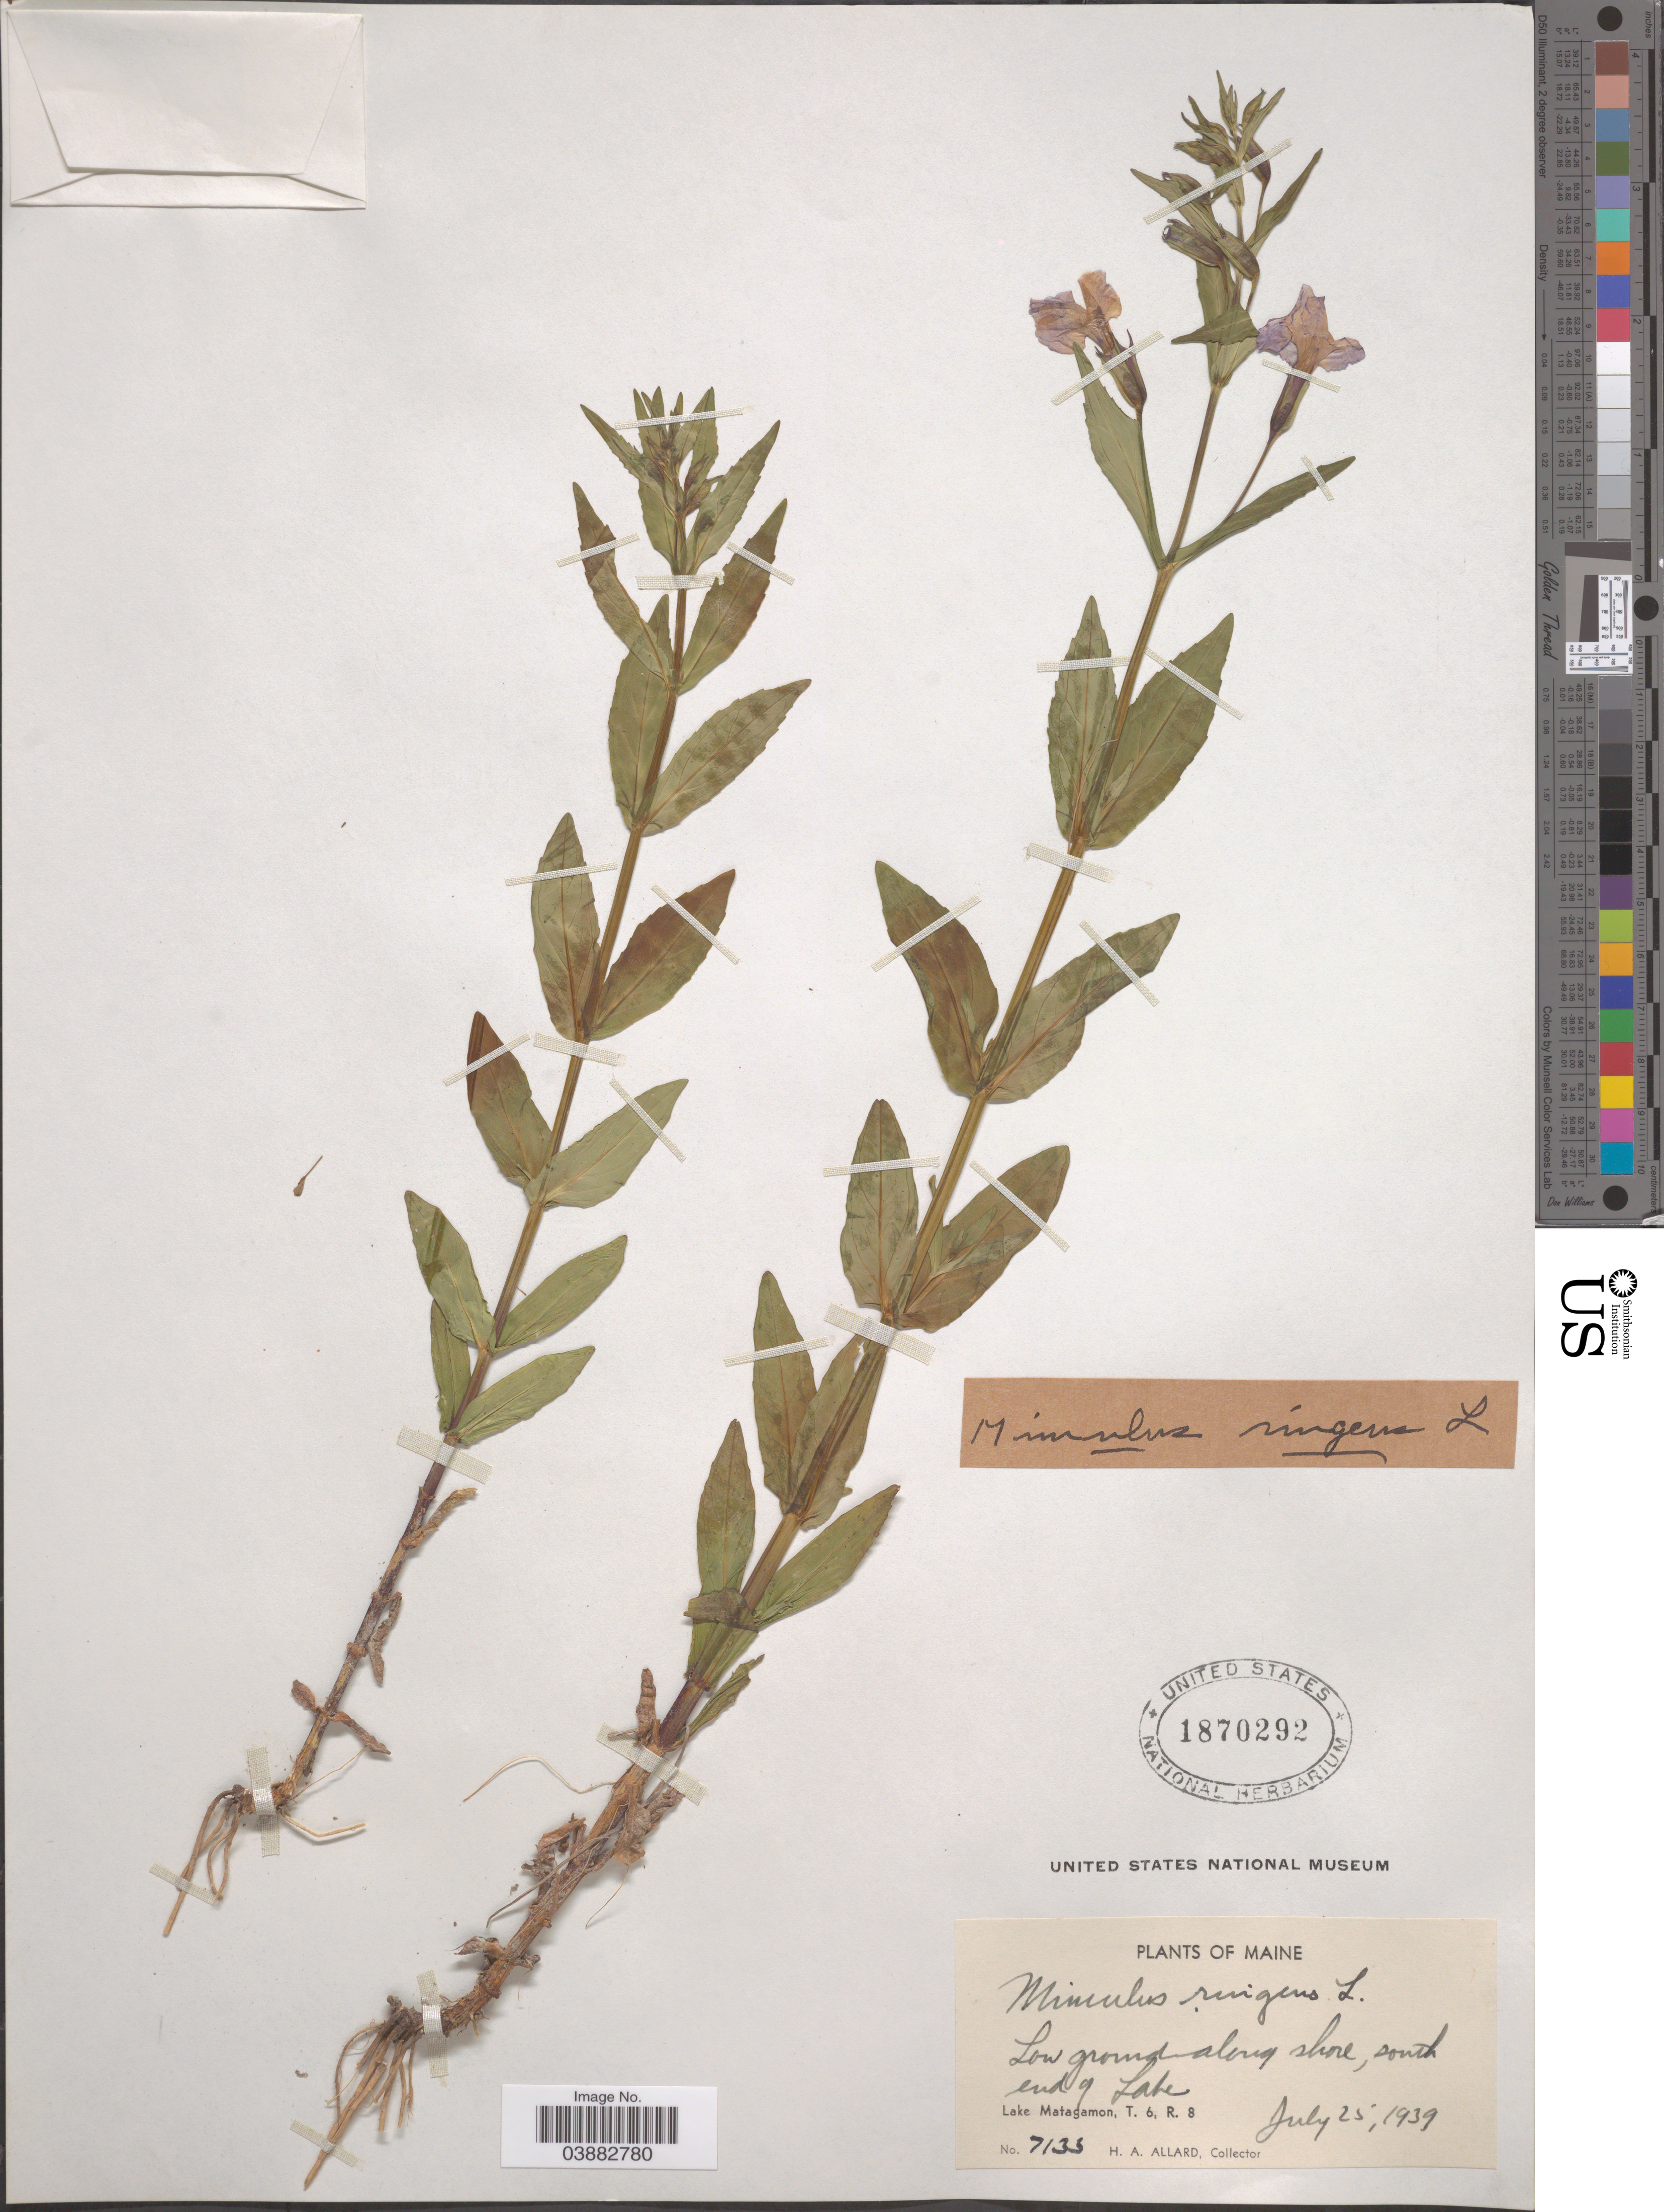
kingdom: Plantae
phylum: Tracheophyta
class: Magnoliopsida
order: Lamiales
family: Phrymaceae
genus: Mimulus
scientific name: Mimulus ringens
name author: L.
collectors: H. A. Allard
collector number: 7133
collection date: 1939-07-25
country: United States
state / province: Maine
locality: Low ground along shore, south end of lake. Lake Matagamon, T. 6, R. 8.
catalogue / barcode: US 1870292